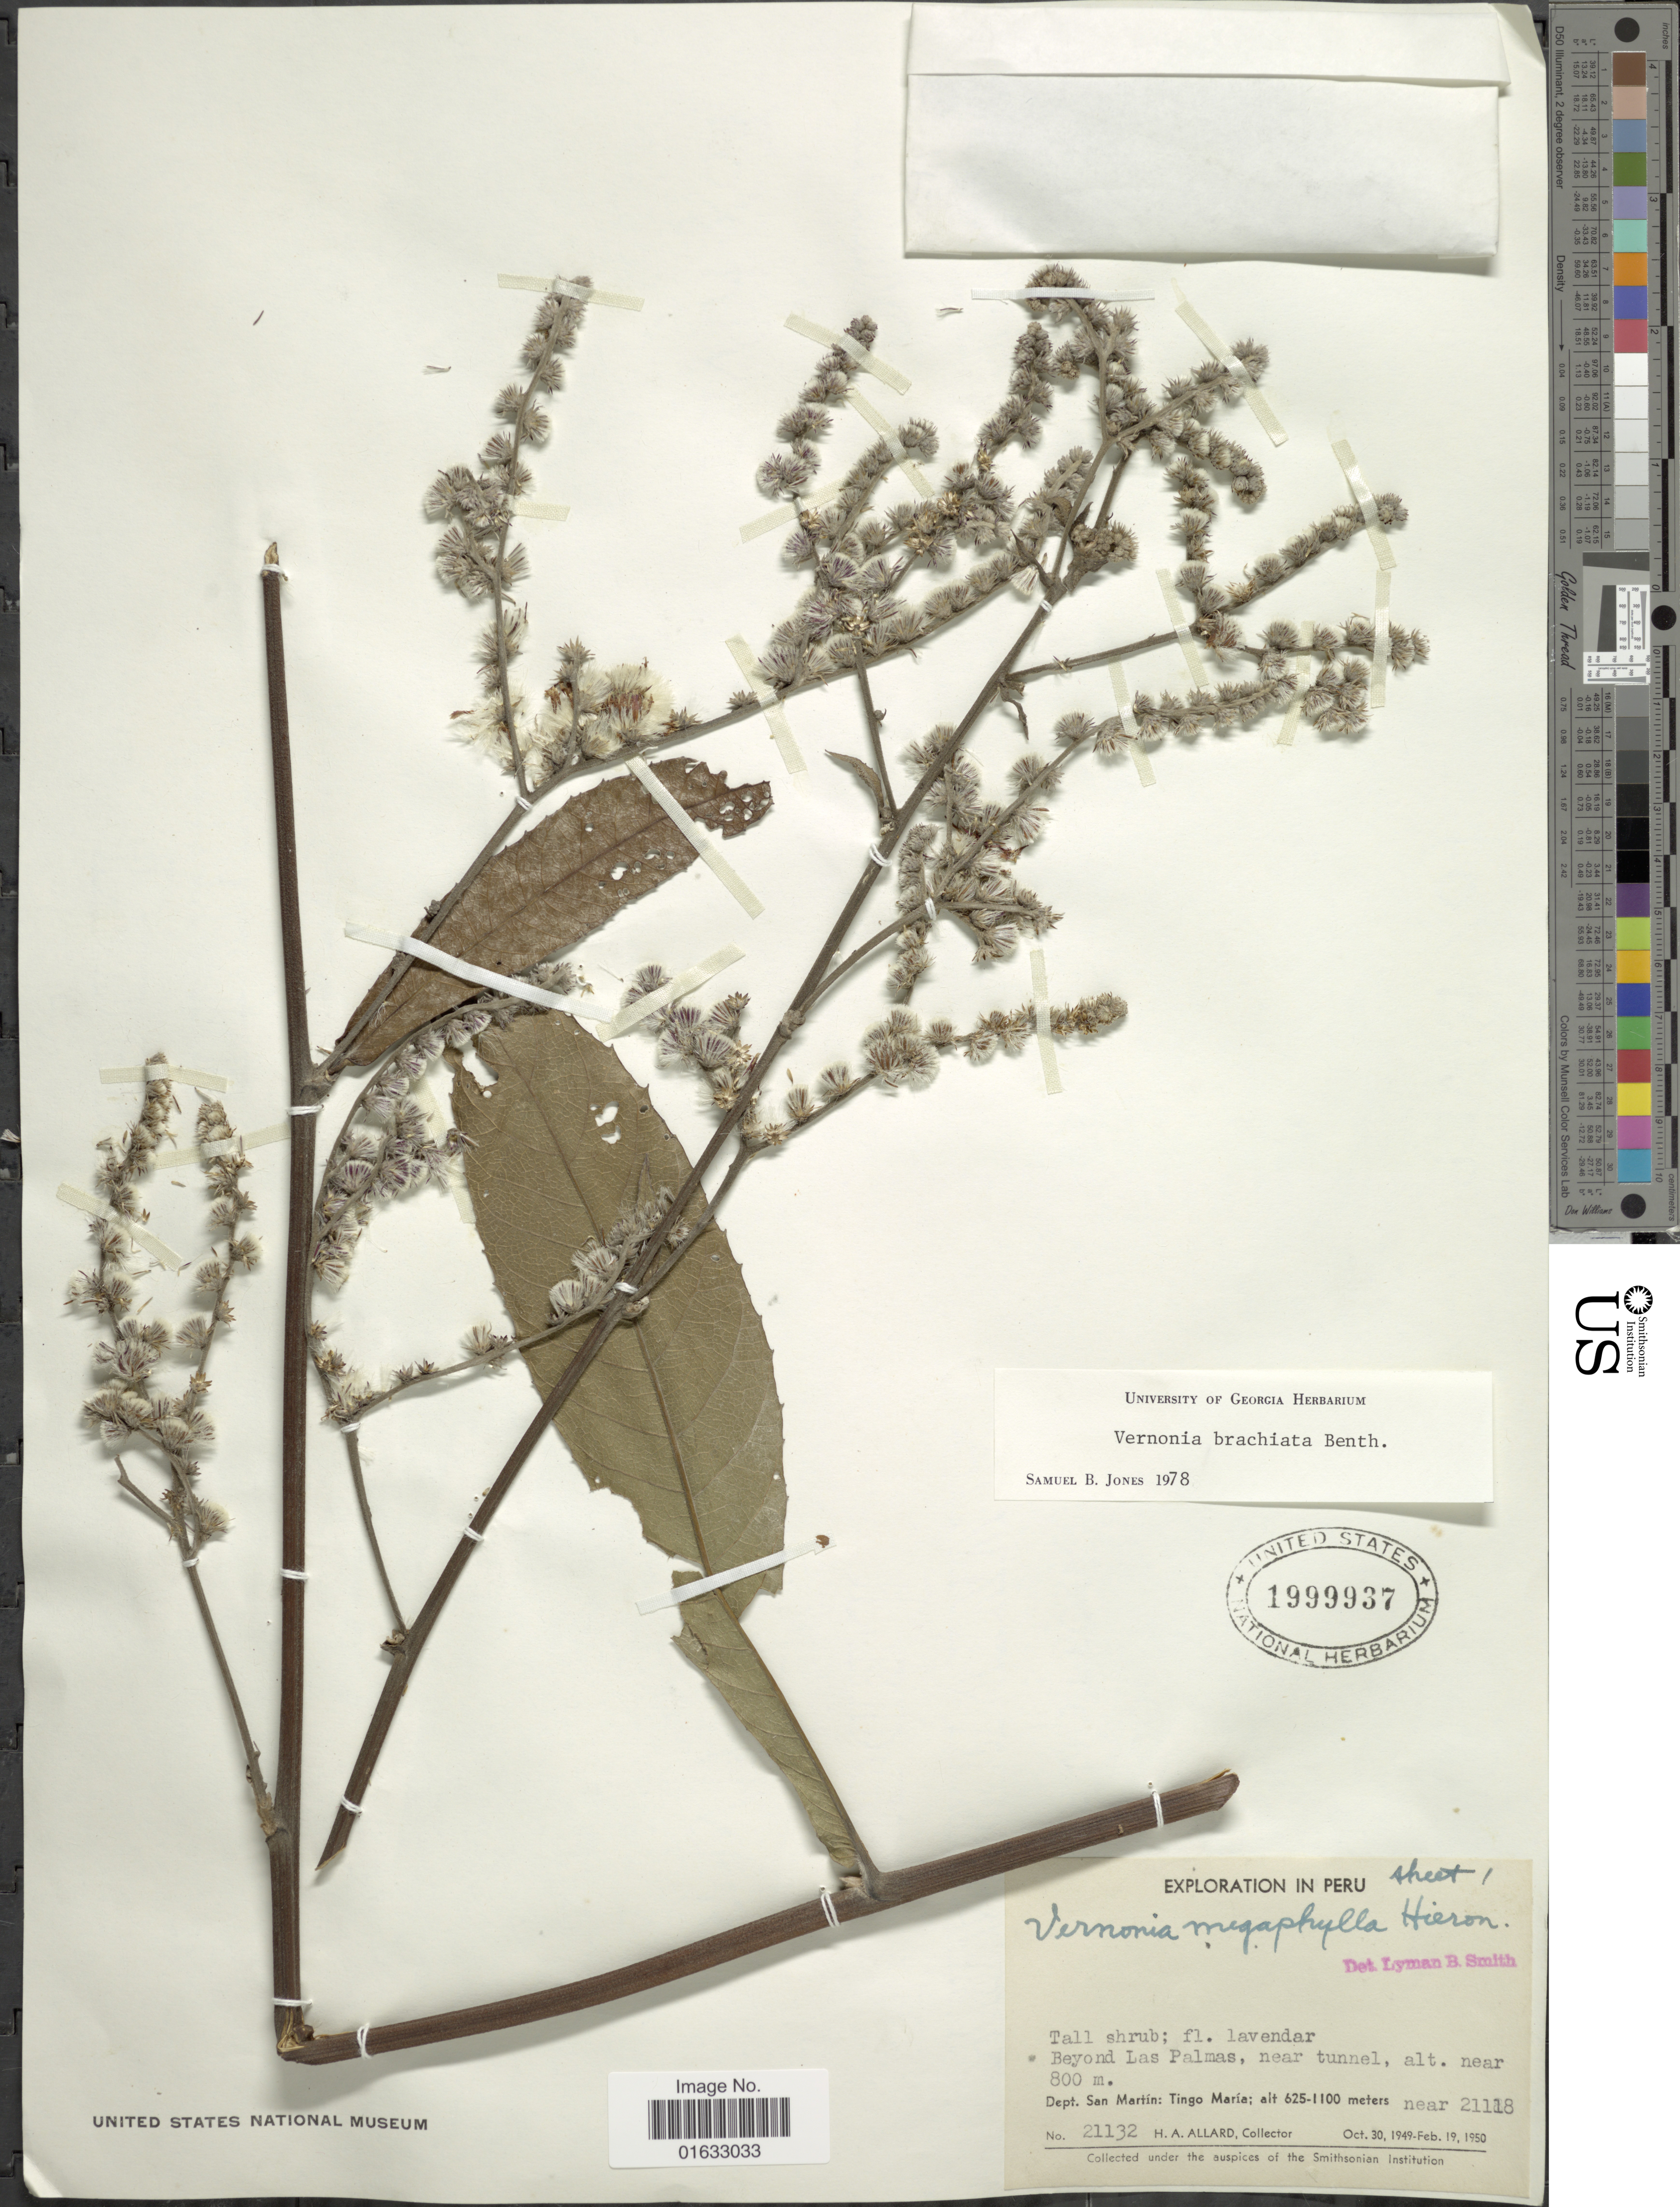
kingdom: Plantae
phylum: Tracheophyta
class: Magnoliopsida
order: Asterales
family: Asteraceae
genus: Eirmocephala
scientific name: Eirmocephala megaphylla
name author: (Hieron.) H. Rob.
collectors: H. A. Allard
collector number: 21132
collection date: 1949-10-30/1950-02-19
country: Peru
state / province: San Martín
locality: Peru, Dept. San Martín: Tingo María; beyond Las Palmas, near tunnel.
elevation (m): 800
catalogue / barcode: US 1999937